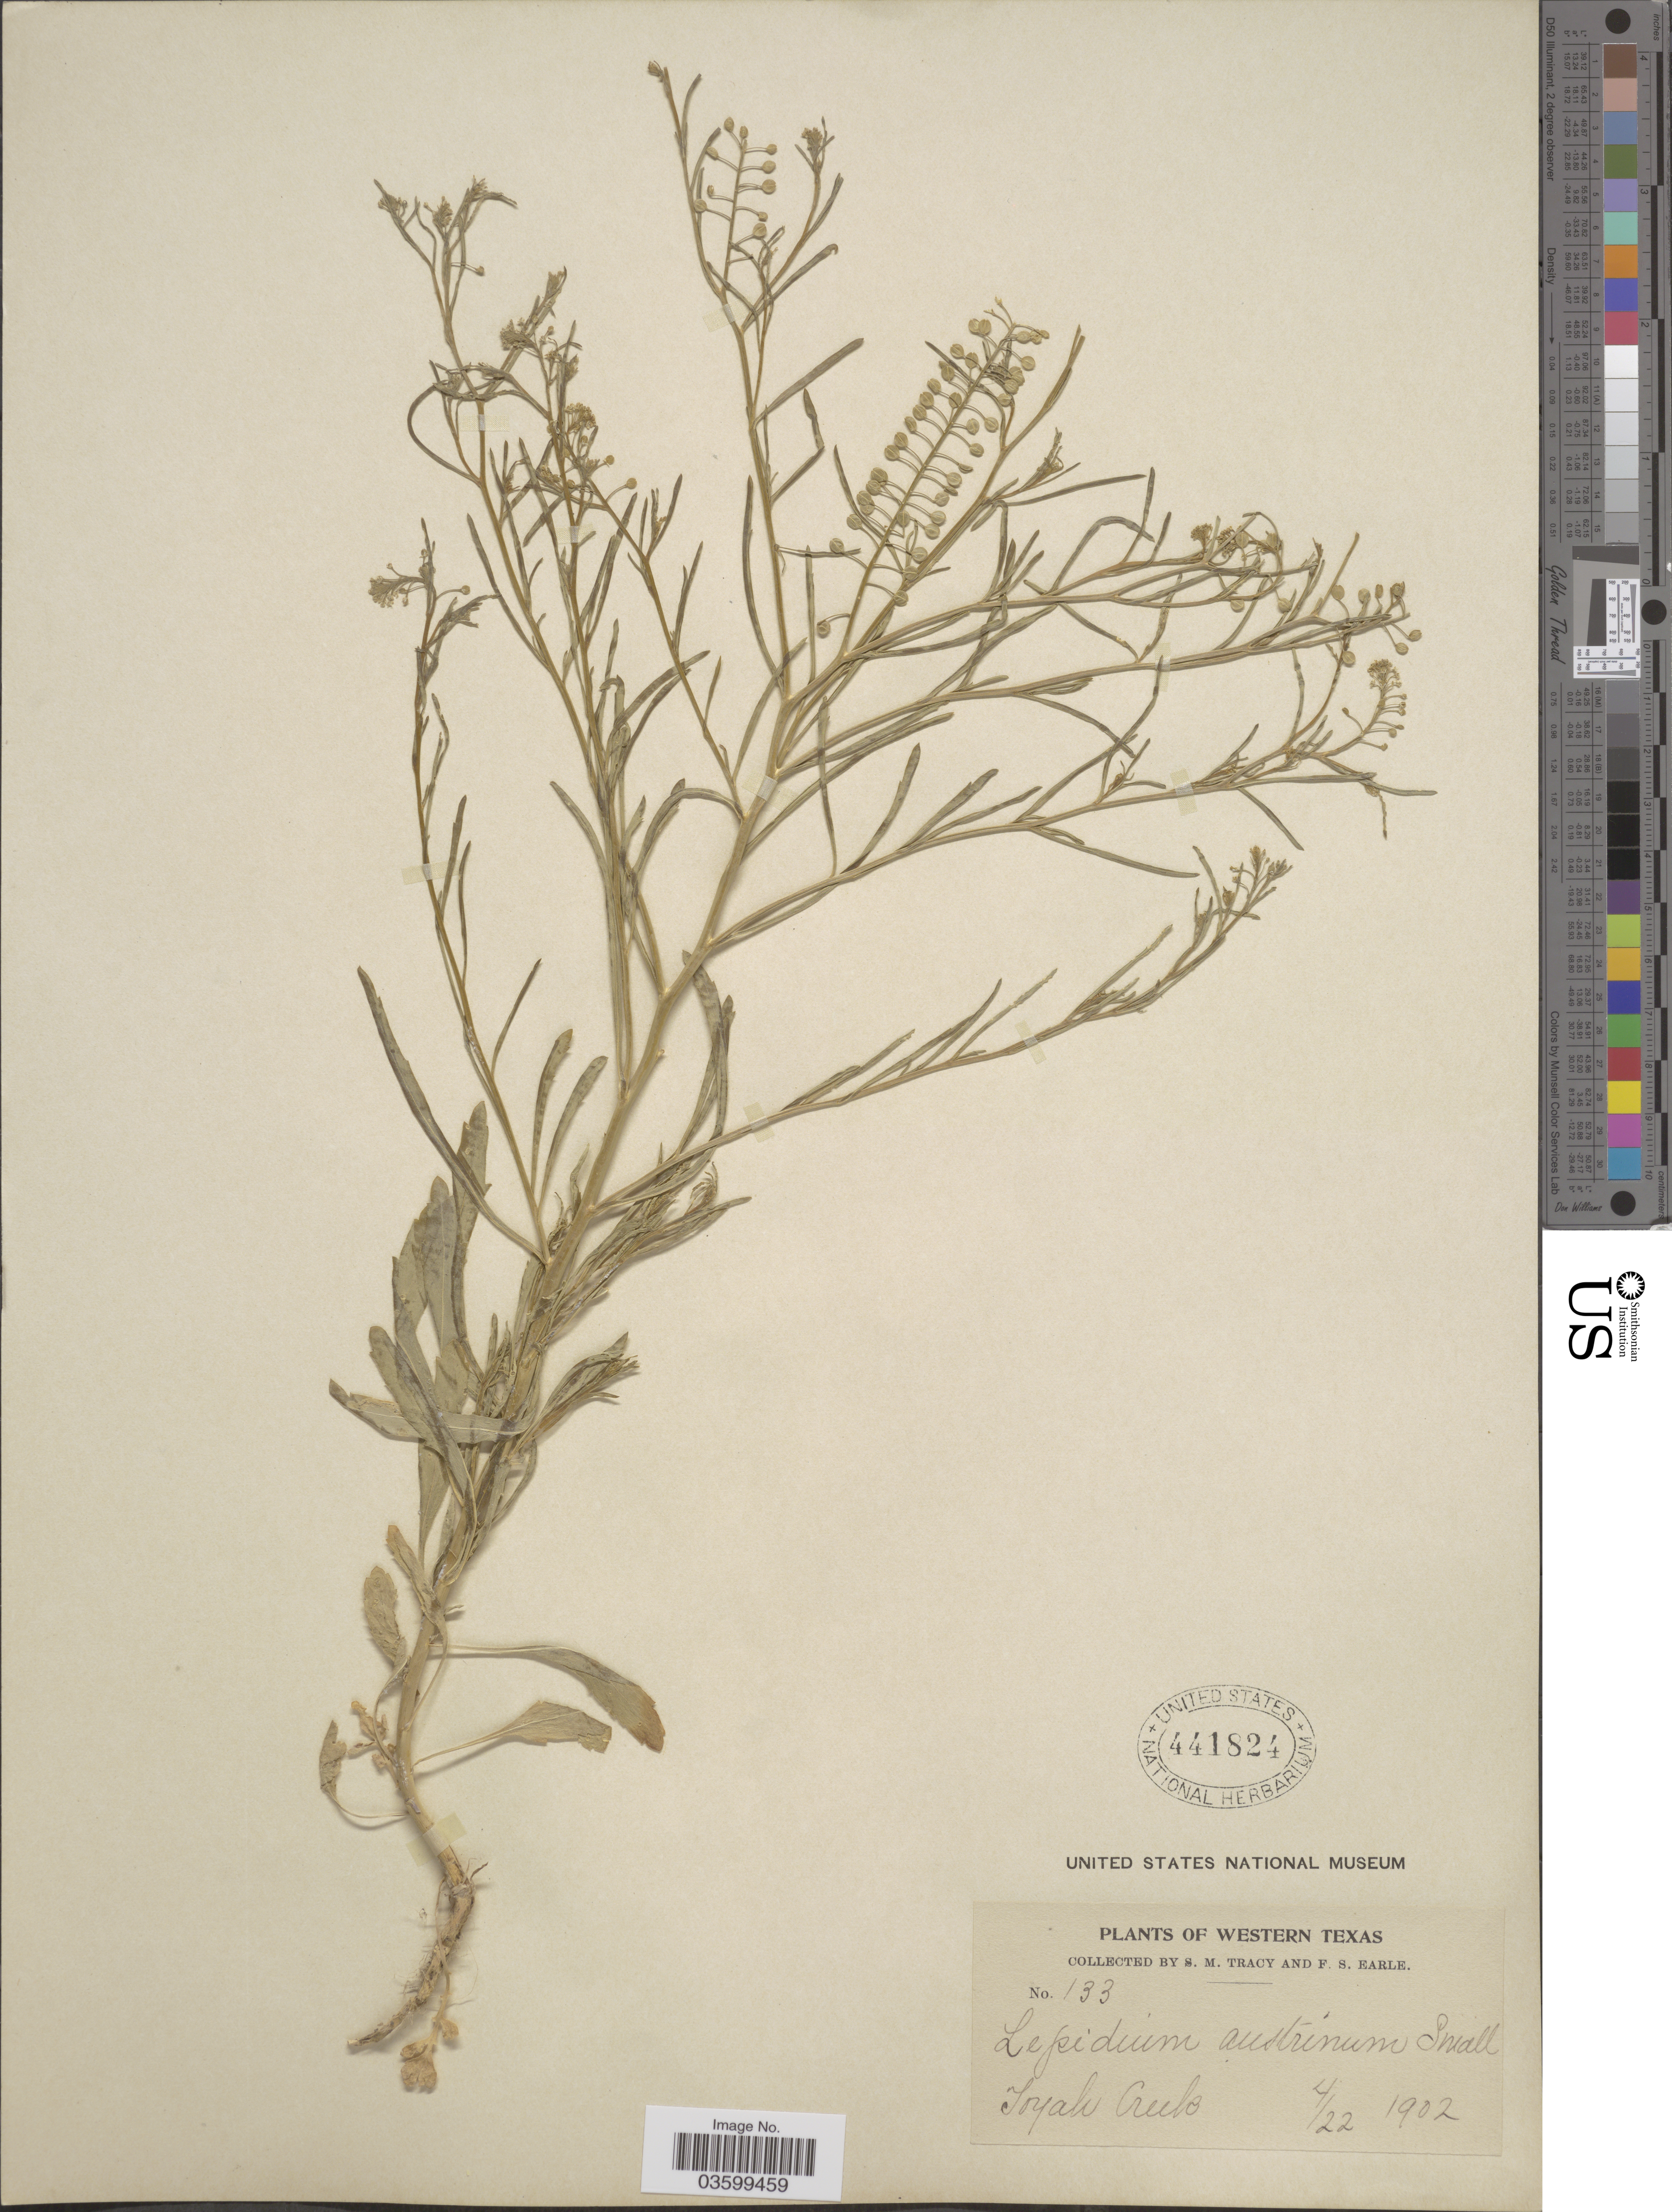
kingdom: Plantae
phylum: Tracheophyta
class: Magnoliopsida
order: Brassicales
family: Brassicaceae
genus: Lepidium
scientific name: Lepidium virginicum var. pubescens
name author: (Greene) C.L. Hitchc.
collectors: S. M. Tracy & F. S. Earle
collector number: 133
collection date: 1902-04-22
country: United States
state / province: Texas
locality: Western Texas. Toyah Creek.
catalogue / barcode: US 441824